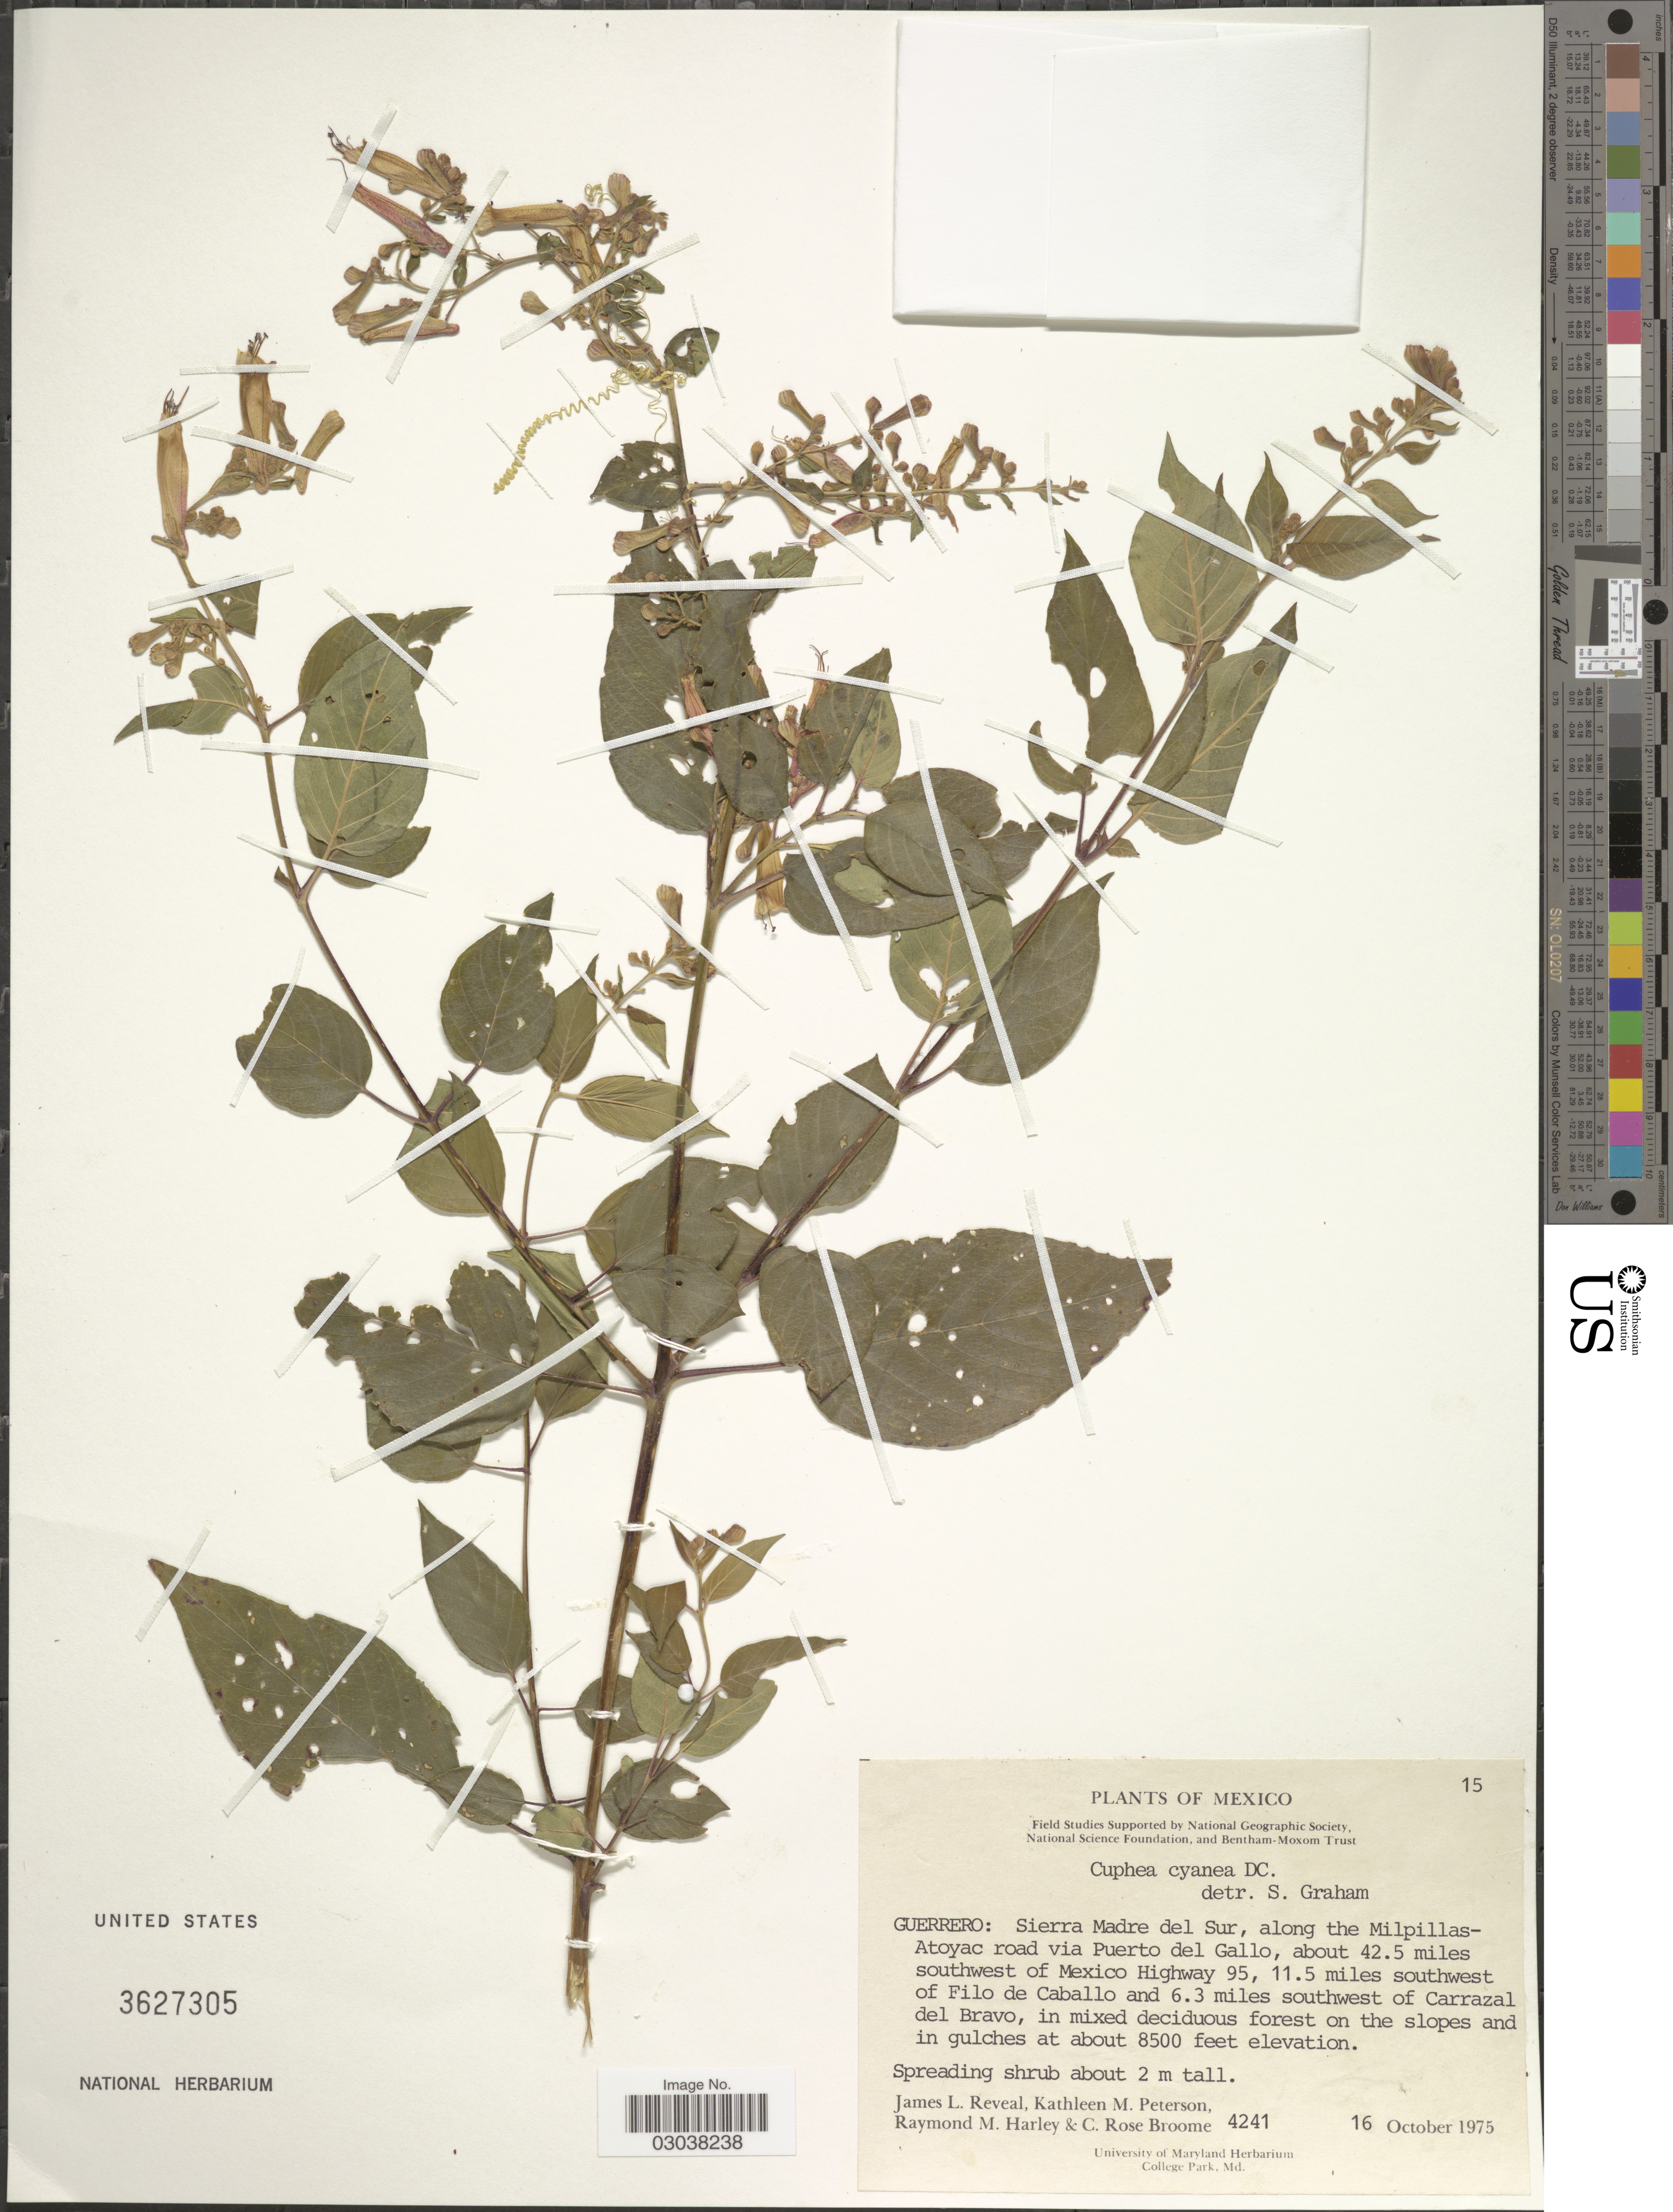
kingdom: Plantae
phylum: Tracheophyta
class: Magnoliopsida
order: Myrtales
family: Lythraceae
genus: Cuphea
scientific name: Cuphea cyanea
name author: DC.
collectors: J. L. Reveal, K. Peterson, R. M. Harley & C. R. Broome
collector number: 4241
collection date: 1975-10-16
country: Mexico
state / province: Guerrero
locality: Sierra Madre del Sur, along the Milpillas-Atoyac road via Puerto del Gallo, about 42.5 miles southwest of Mexico Highway 95, 11.5 miles southwest of Filo de Caballo and 6.3 miles southwest of Carrazal del Bravo.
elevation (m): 2591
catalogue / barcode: US 3627305